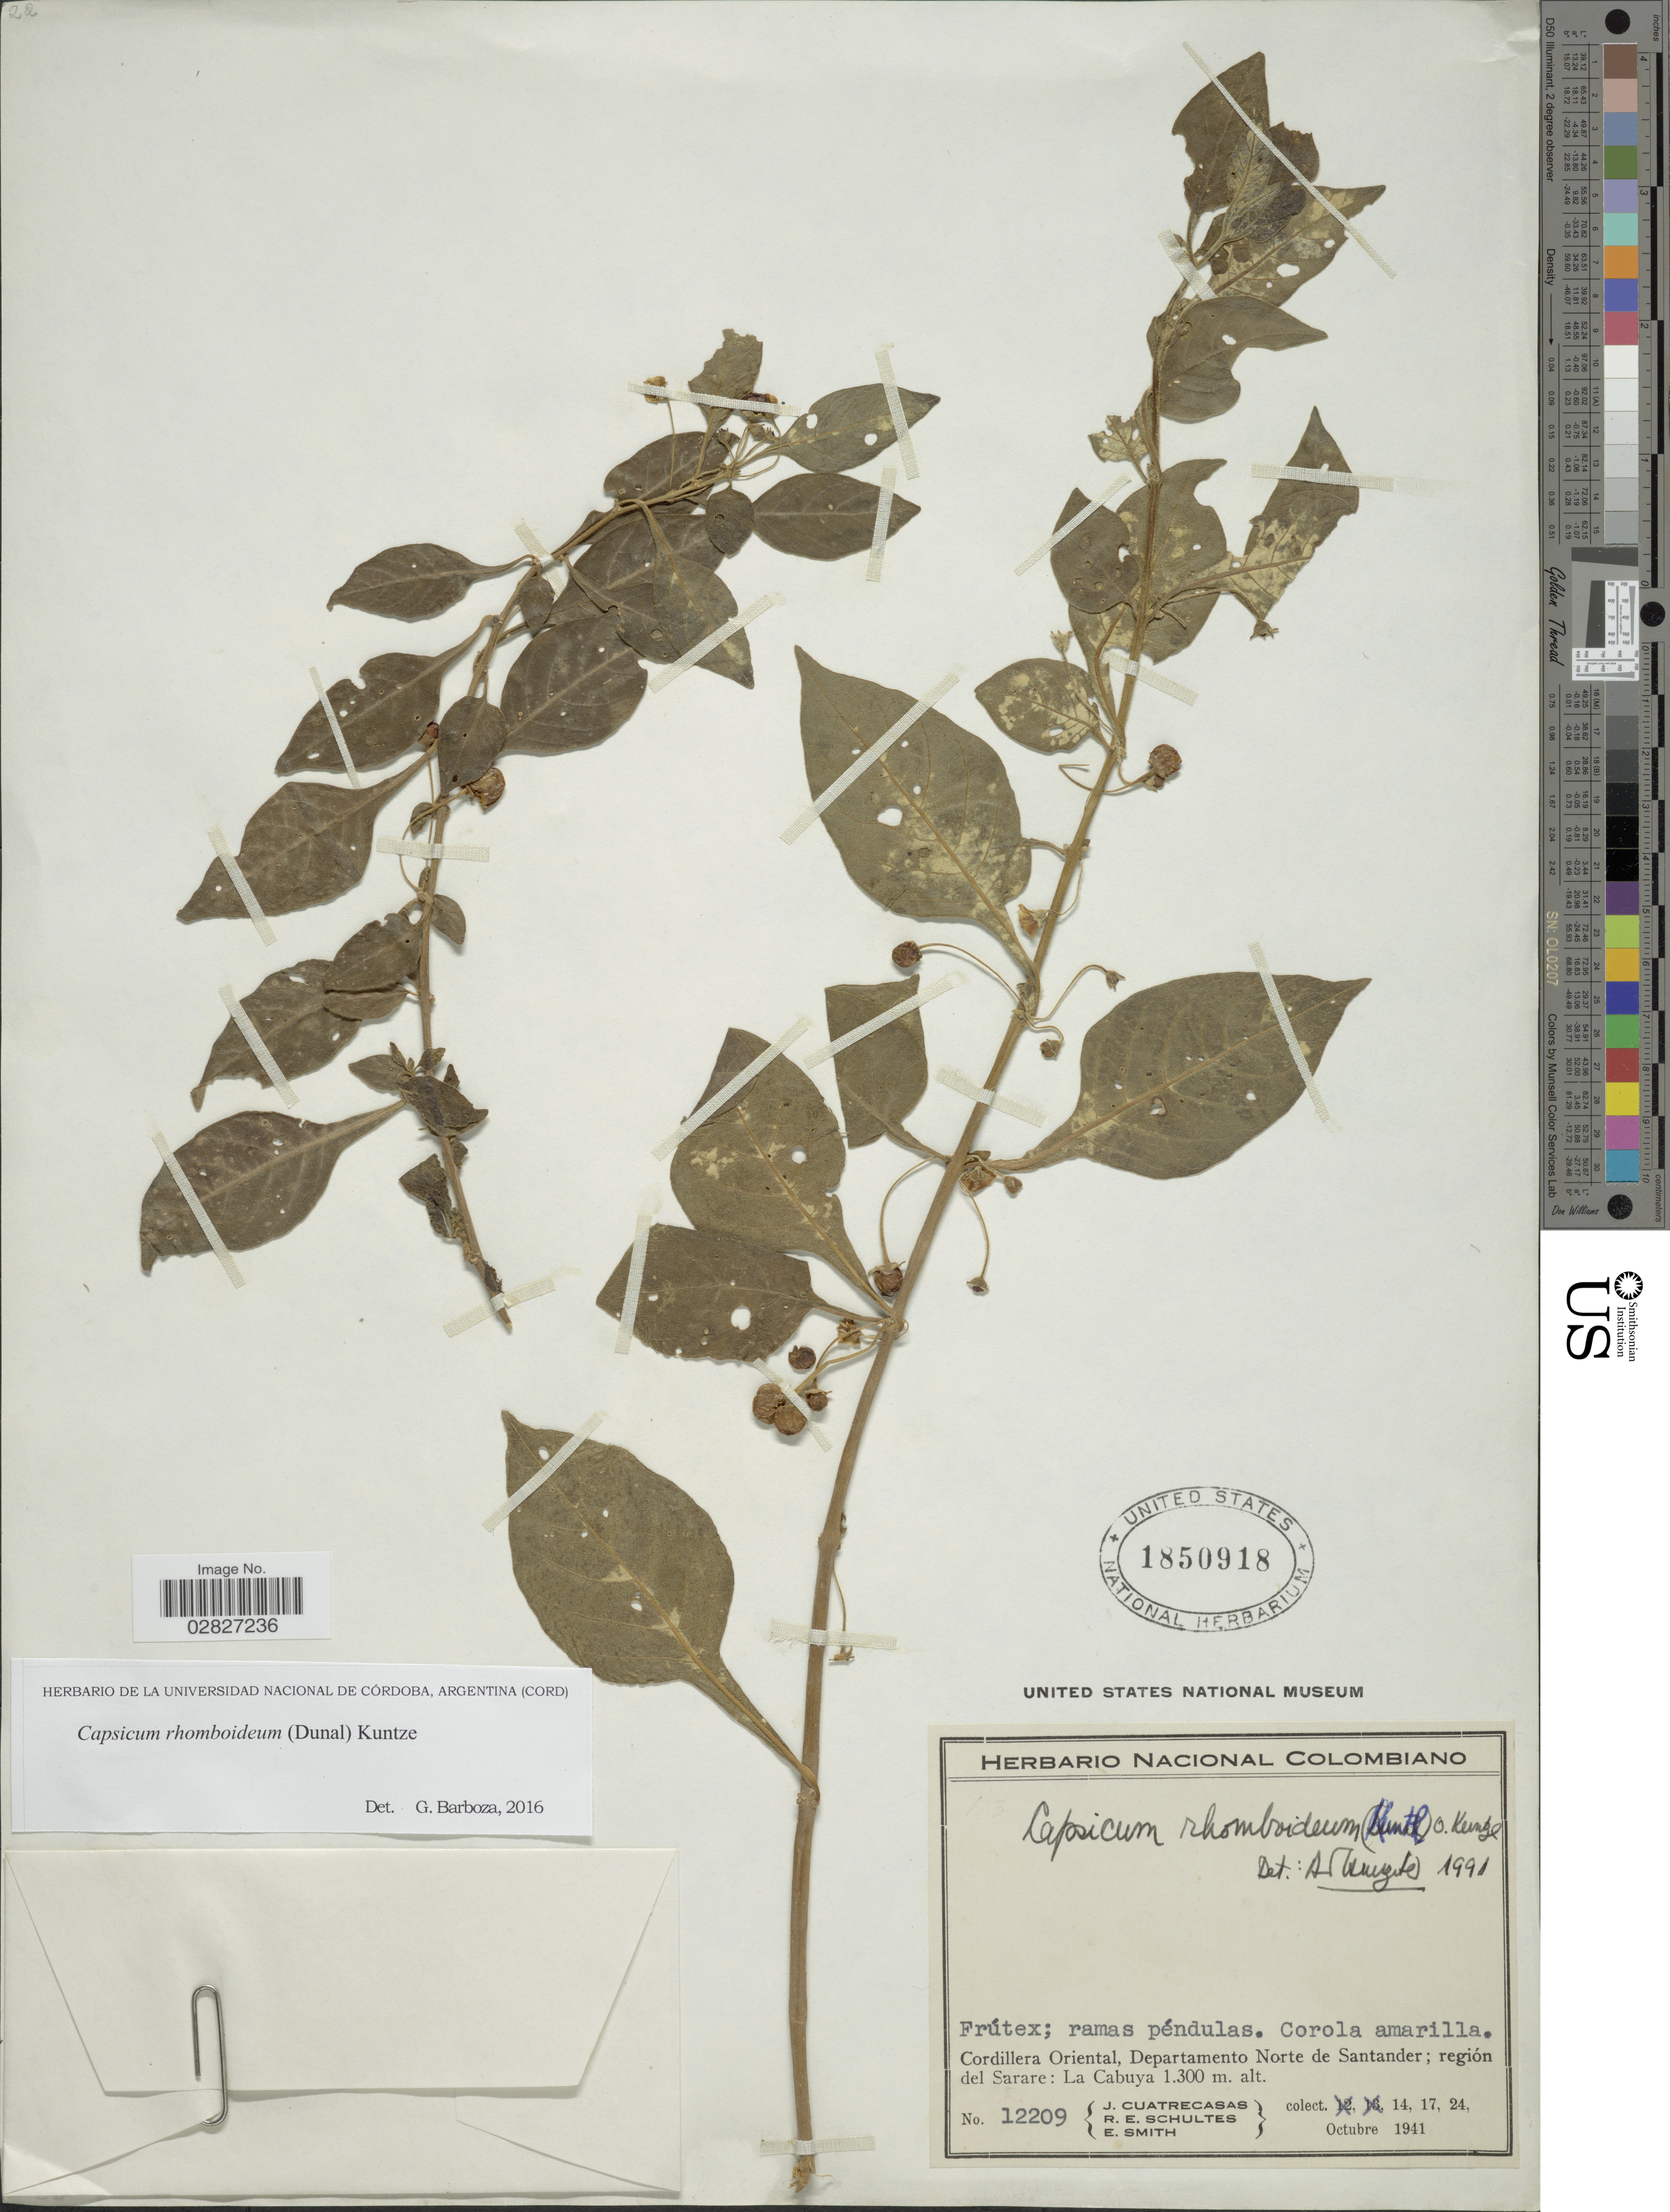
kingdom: Plantae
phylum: Tracheophyta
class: Magnoliopsida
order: Solanales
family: Solanaceae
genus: Capsicum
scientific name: Capsicum rhomboideum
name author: (Humb. & Bonpl. ex Dunal) Kuntze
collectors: J. Cuatrecasas, R. E. Schultes & E. Smith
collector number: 12209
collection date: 1941-10-14/1941-10-24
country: Colombia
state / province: Norte de Santander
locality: Cordillera Oriental, Departamento Norte de Santander; región del Sarare: La Cabuya.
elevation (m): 1300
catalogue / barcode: US 1850918